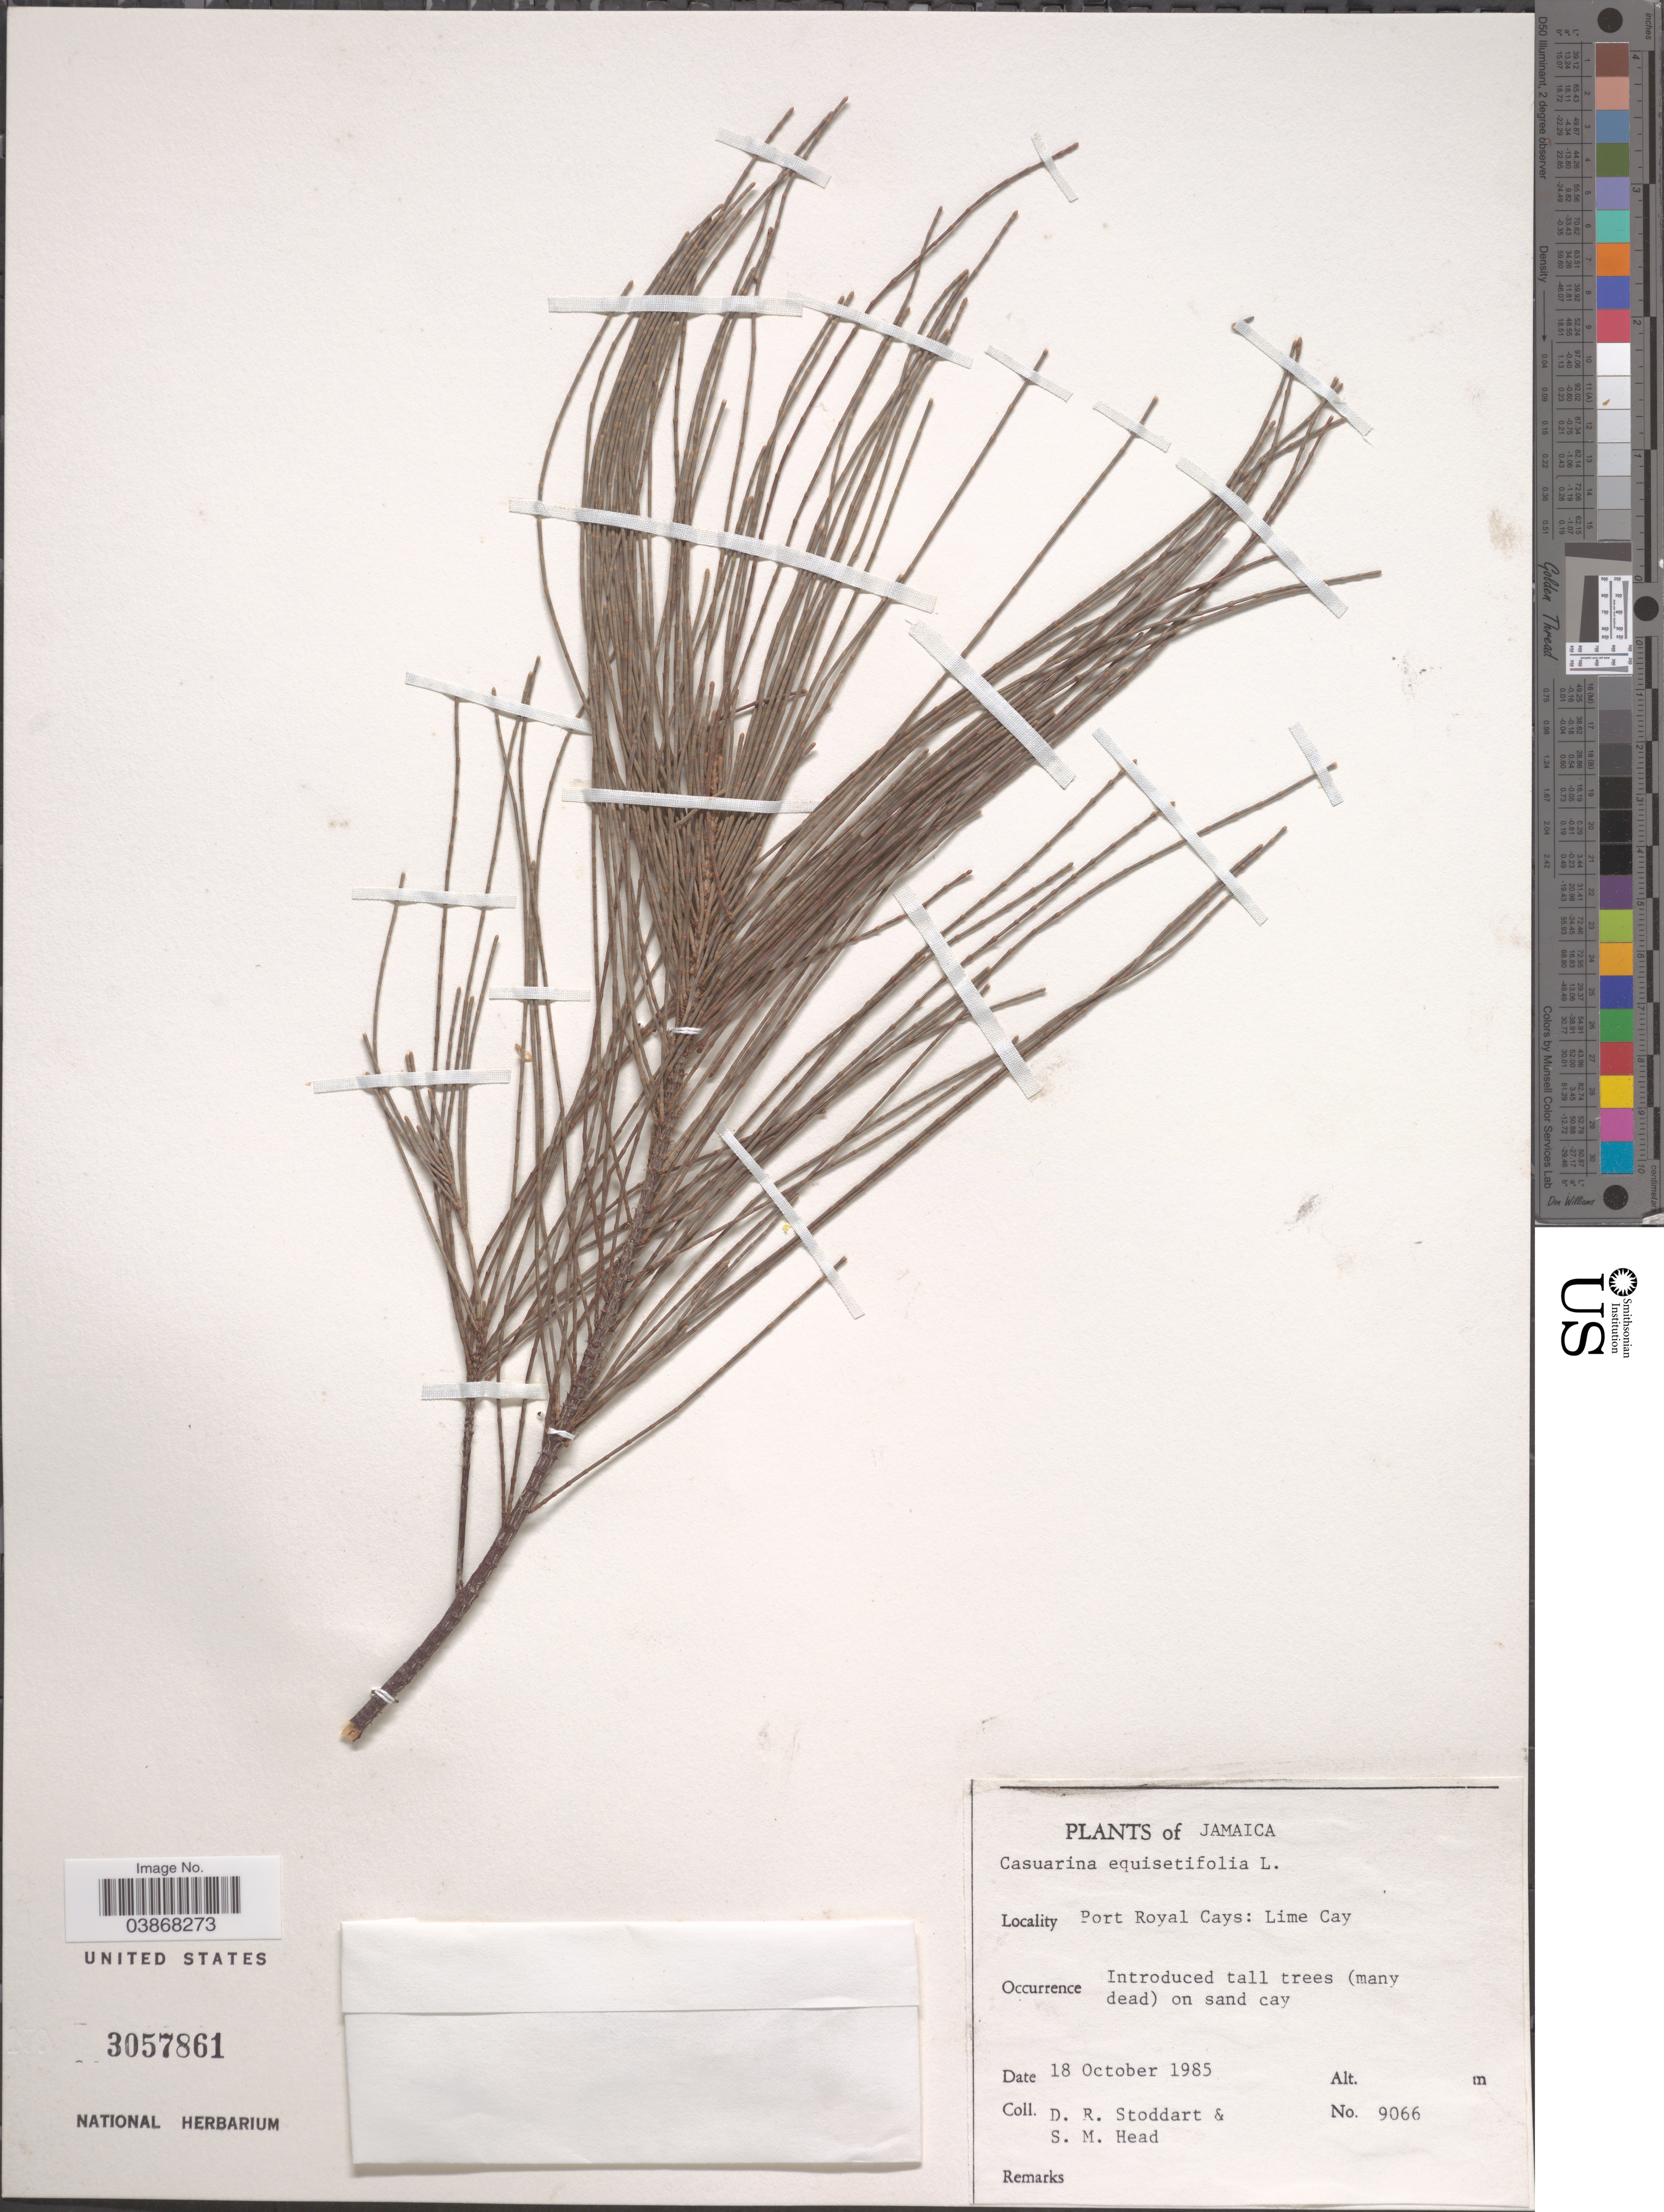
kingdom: Plantae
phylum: Tracheophyta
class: Magnoliopsida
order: Fagales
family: Casuarinaceae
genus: Casuarina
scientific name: Casuarina equisetifolia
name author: L.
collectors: D. R. Stoddart & S. Head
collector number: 9066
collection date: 1985-10-18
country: Jamaica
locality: Port Royal Cays: Lime Cay.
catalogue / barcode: US 3057861